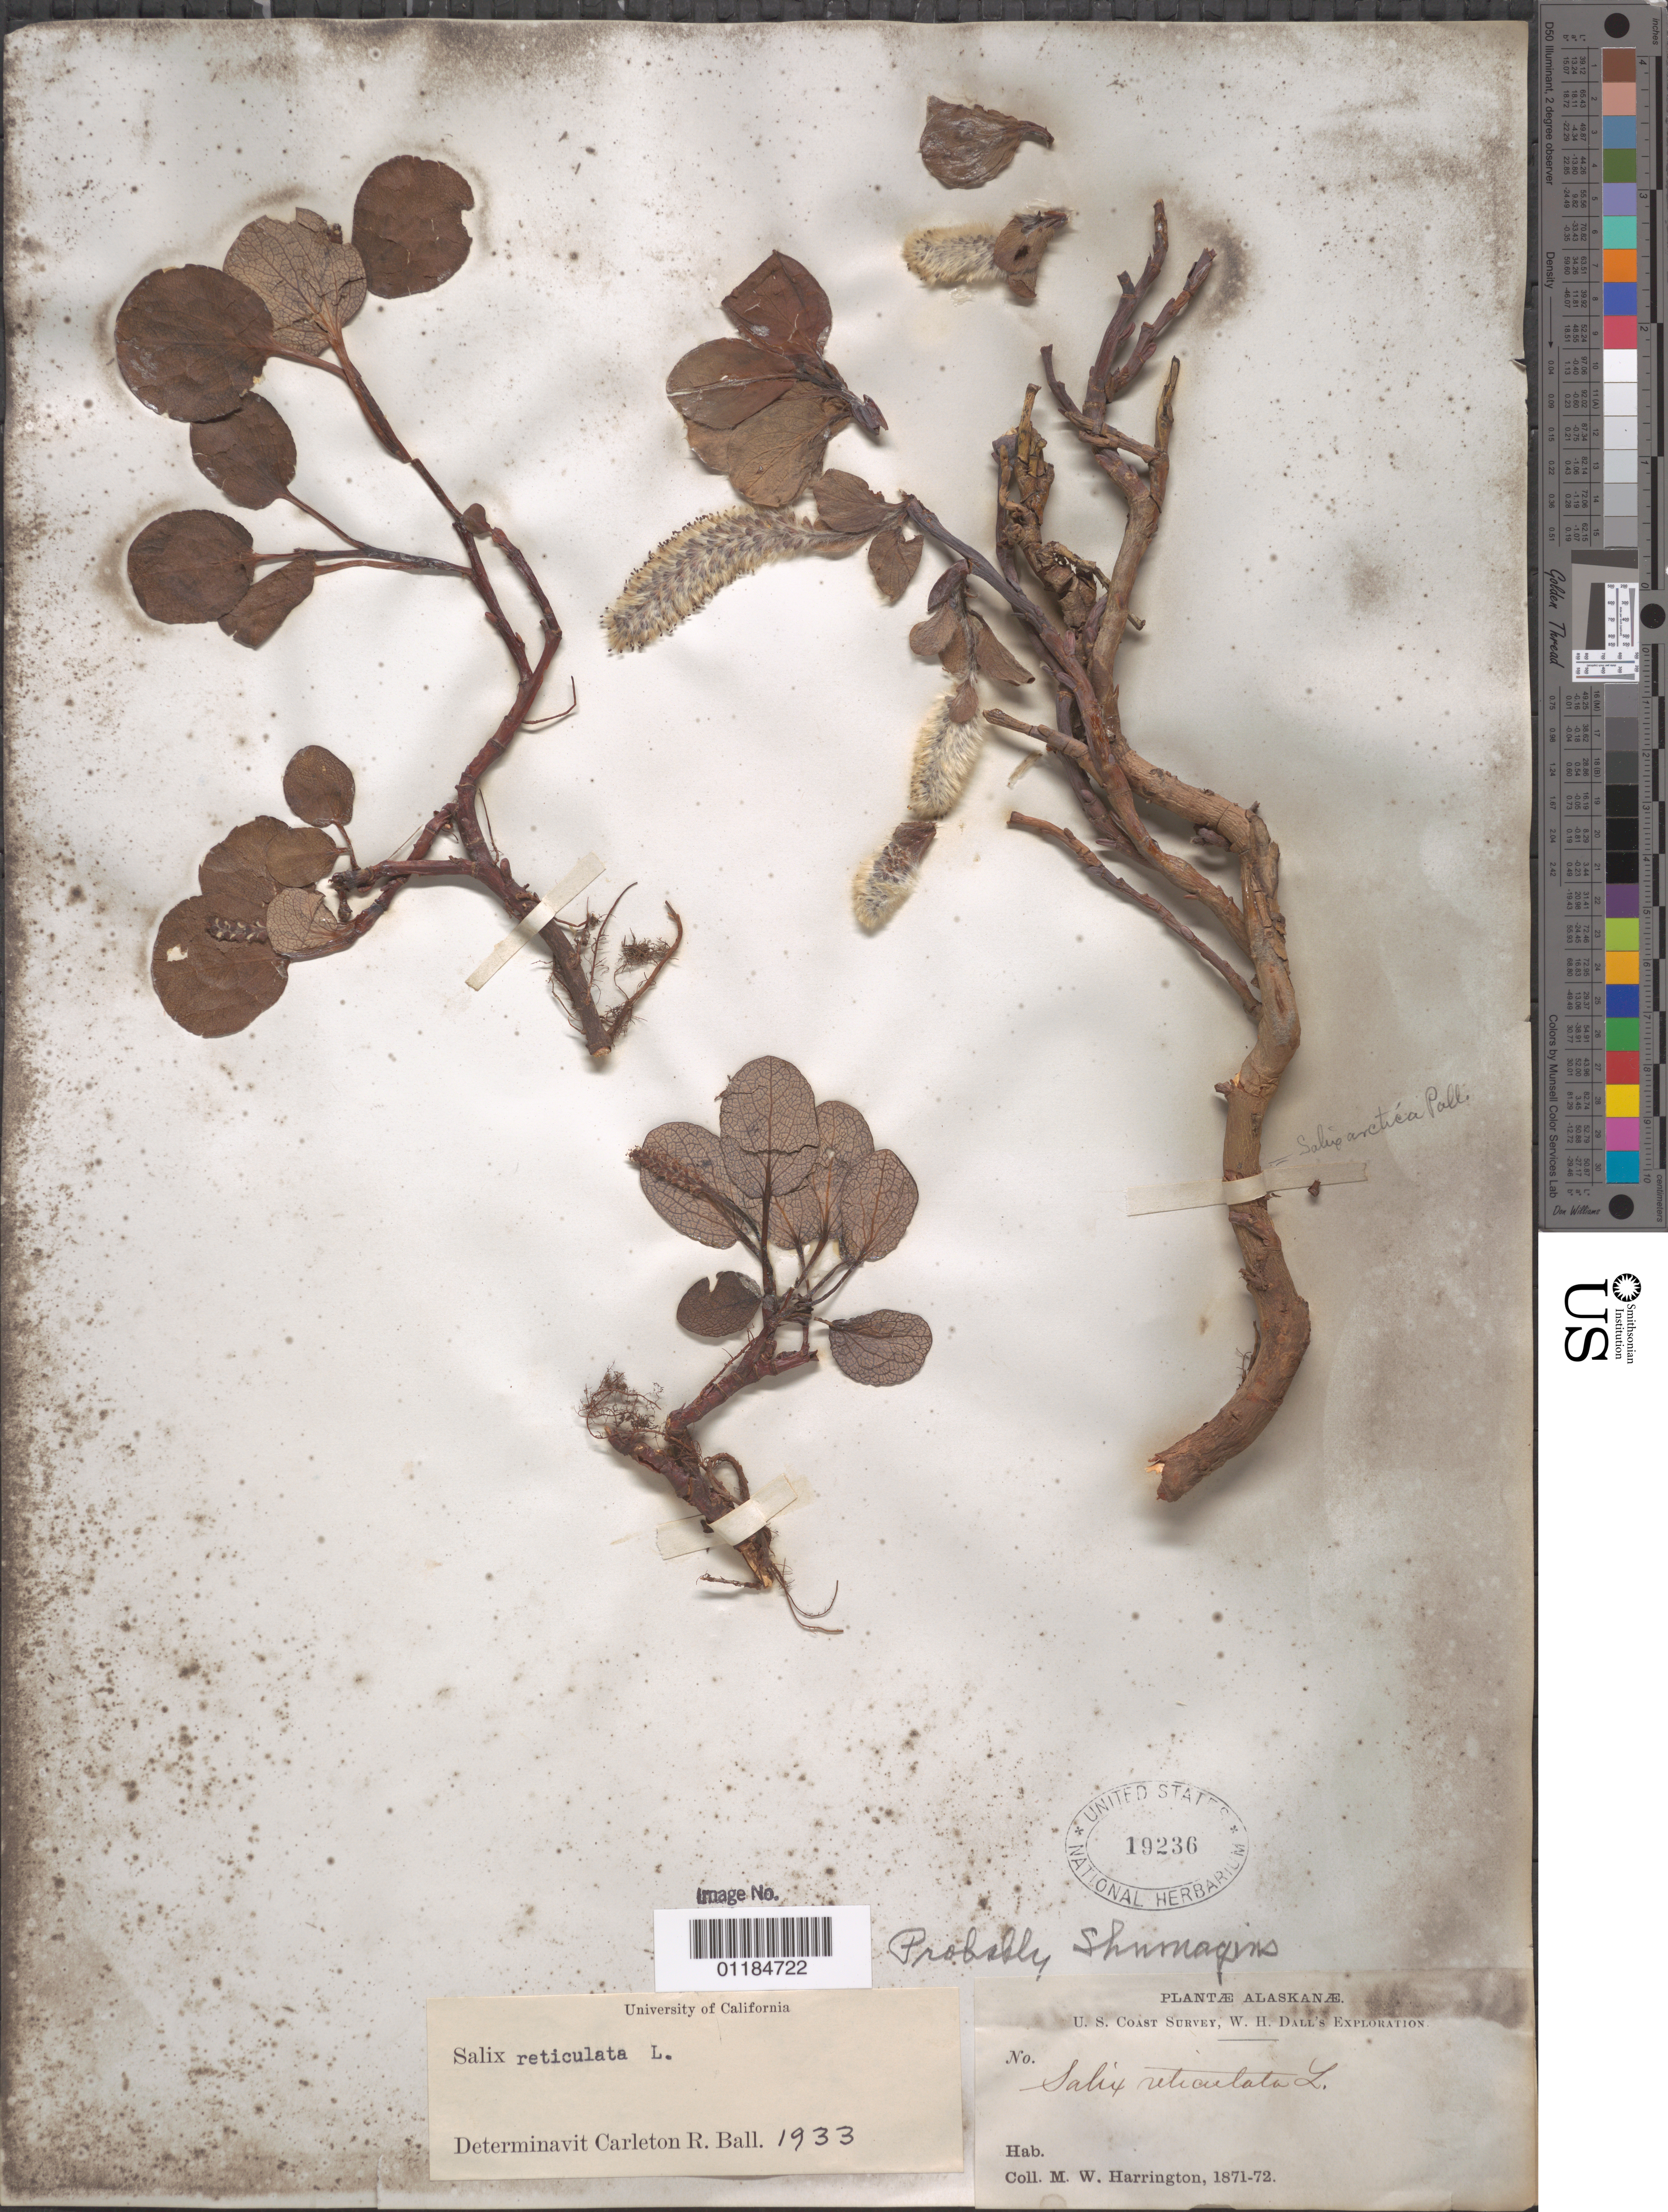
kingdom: Plantae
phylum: Tracheophyta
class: Magnoliopsida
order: Malpighiales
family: Salicaceae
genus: Salix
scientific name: Salix reticulata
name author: L.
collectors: M. W. Harrington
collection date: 1871/1872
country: United States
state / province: Alaska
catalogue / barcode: US 19236